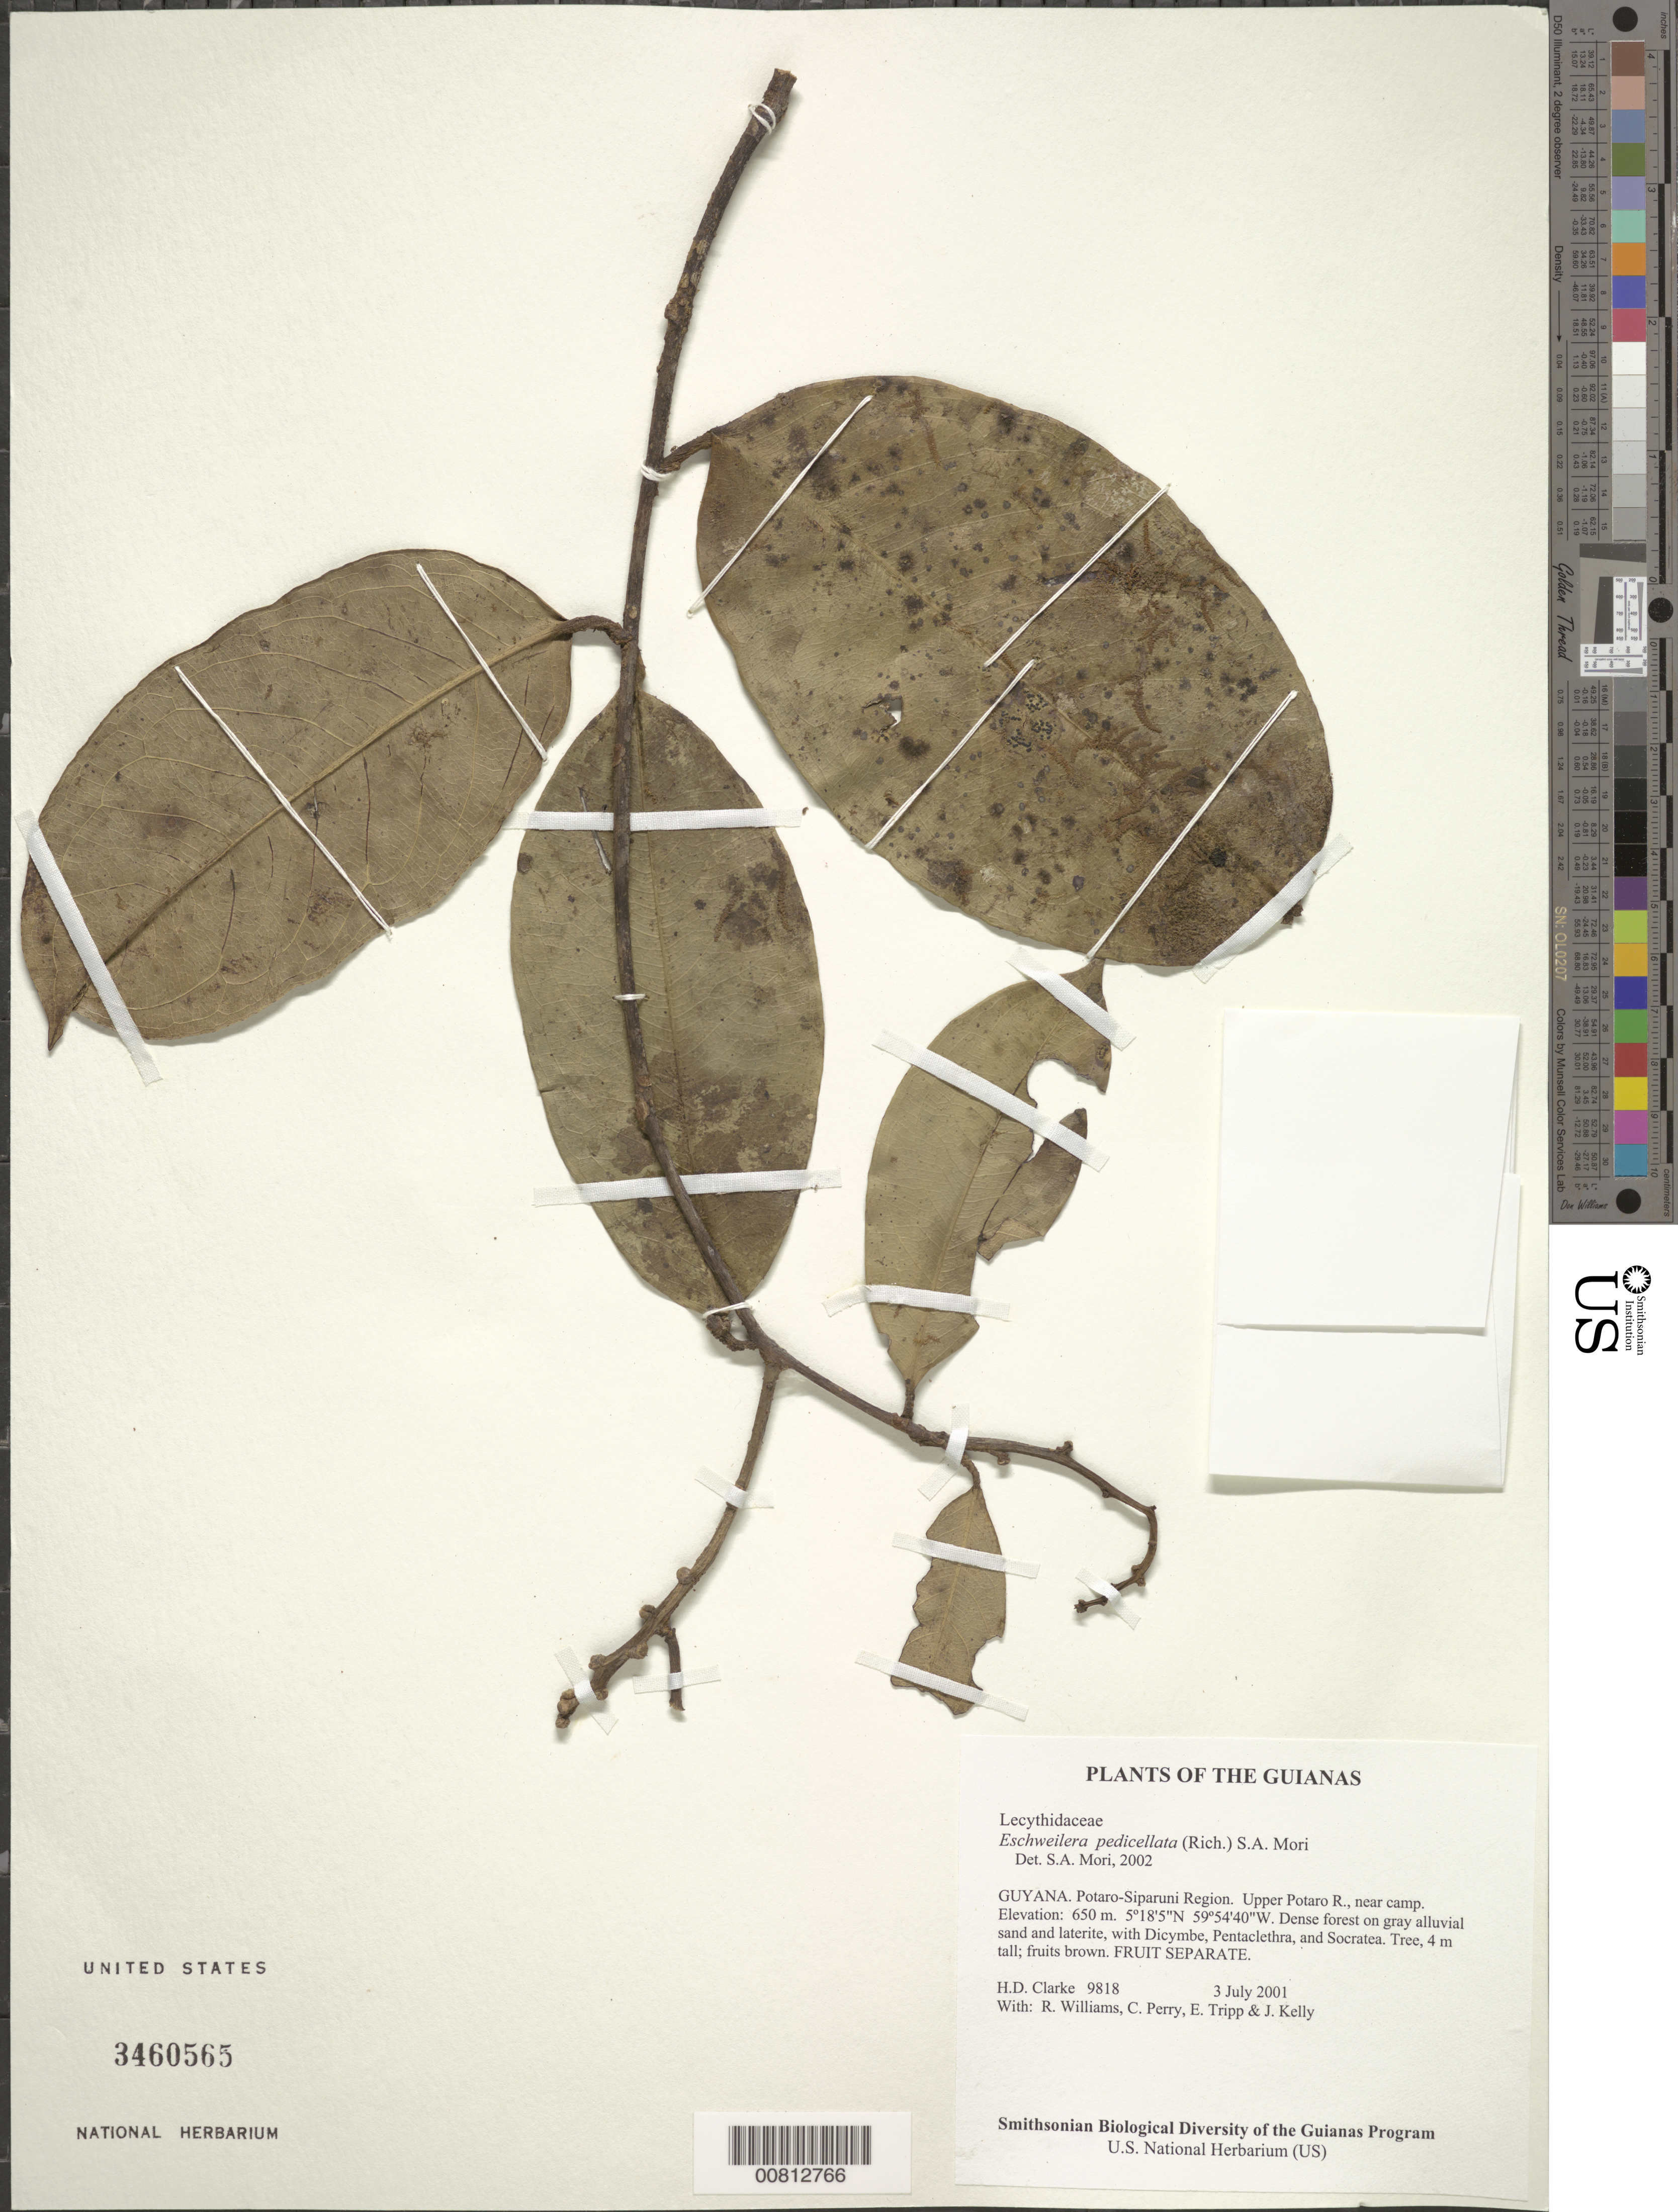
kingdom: Plantae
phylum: Tracheophyta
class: Magnoliopsida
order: Ericales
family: Lecythidaceae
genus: Eschweilera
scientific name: Eschweilera pedicellata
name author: (Rich.) S.A. Mori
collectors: H. D. Clarke, R. Williams, C. Perry, E. Tripp & J. Kelly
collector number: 9818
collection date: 2001-07-03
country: Guyana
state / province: Potaro-Siparuni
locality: Guianas. Potaro-Siparuni Region. Upper Potaro R., near camp.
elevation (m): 650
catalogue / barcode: US 3460565